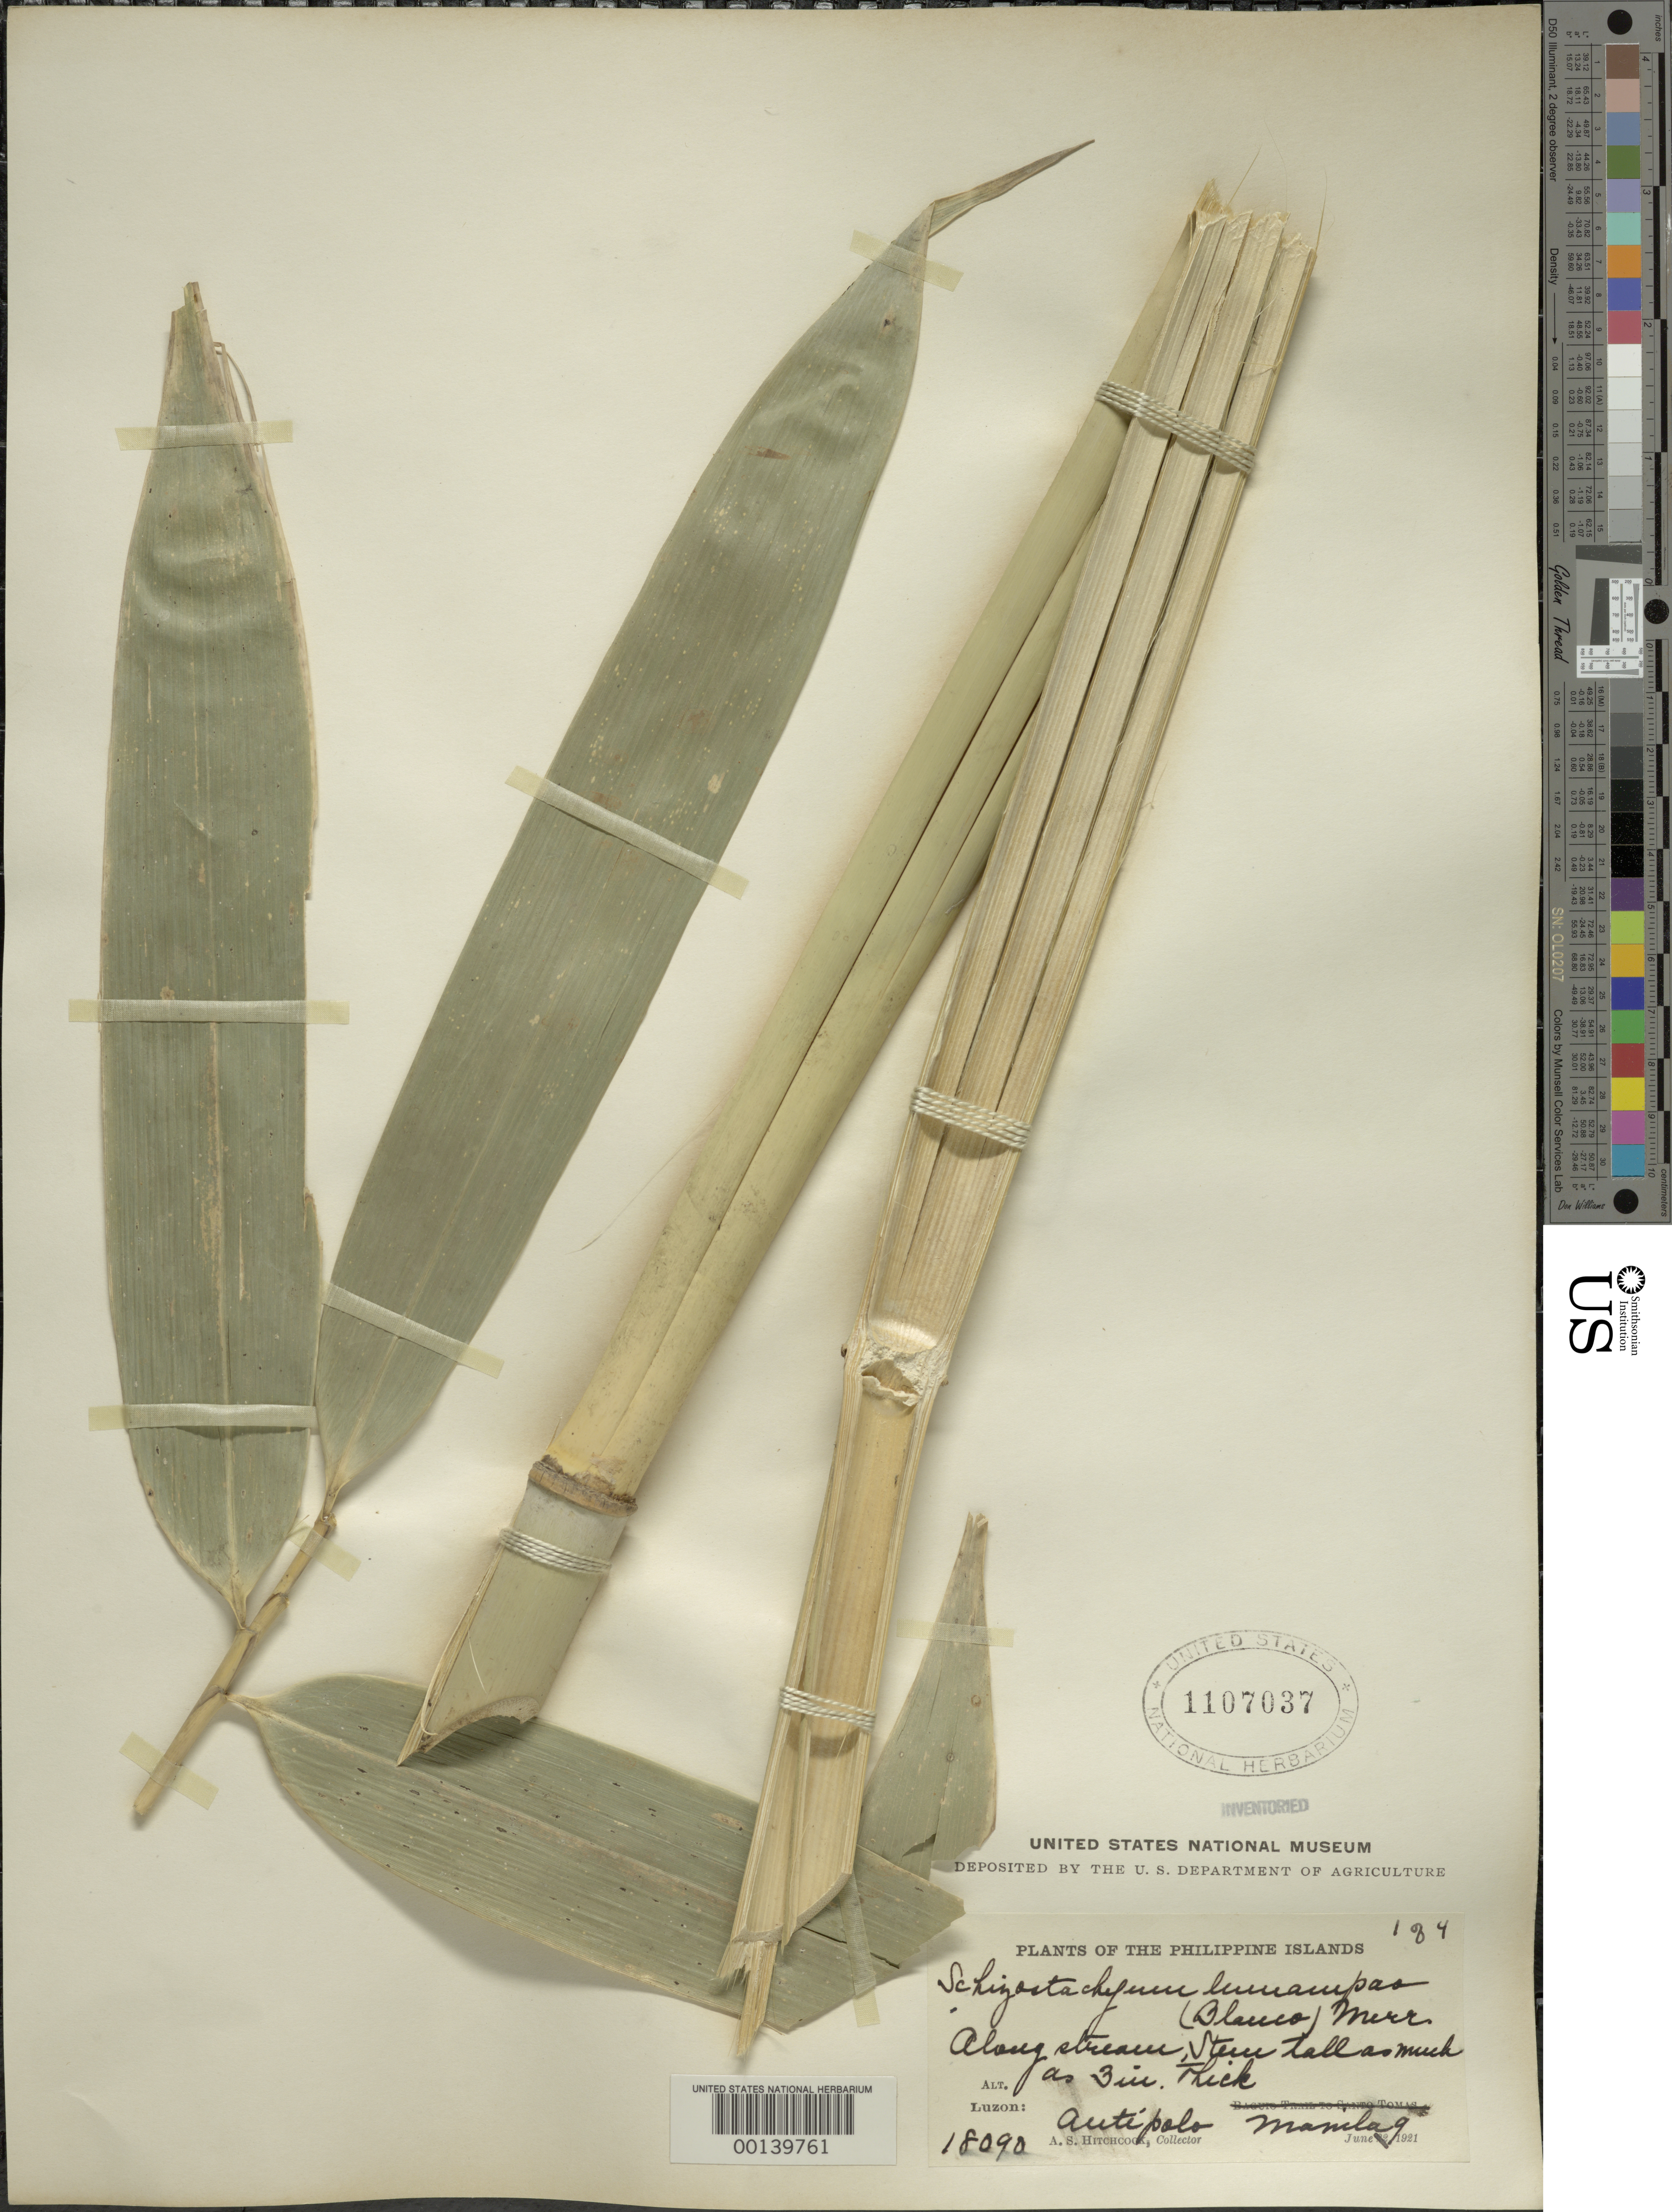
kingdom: Plantae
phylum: Tracheophyta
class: Liliopsida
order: Poales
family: Poaceae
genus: Schizostachyum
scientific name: Schizostachyum lumampao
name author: (Blanco) Merr.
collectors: A. S. Hitchcock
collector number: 18090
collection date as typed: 22 Jun 1921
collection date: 1921-06-22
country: Philippines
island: Luzon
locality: Manilag, autipolo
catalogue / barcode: US 1107037